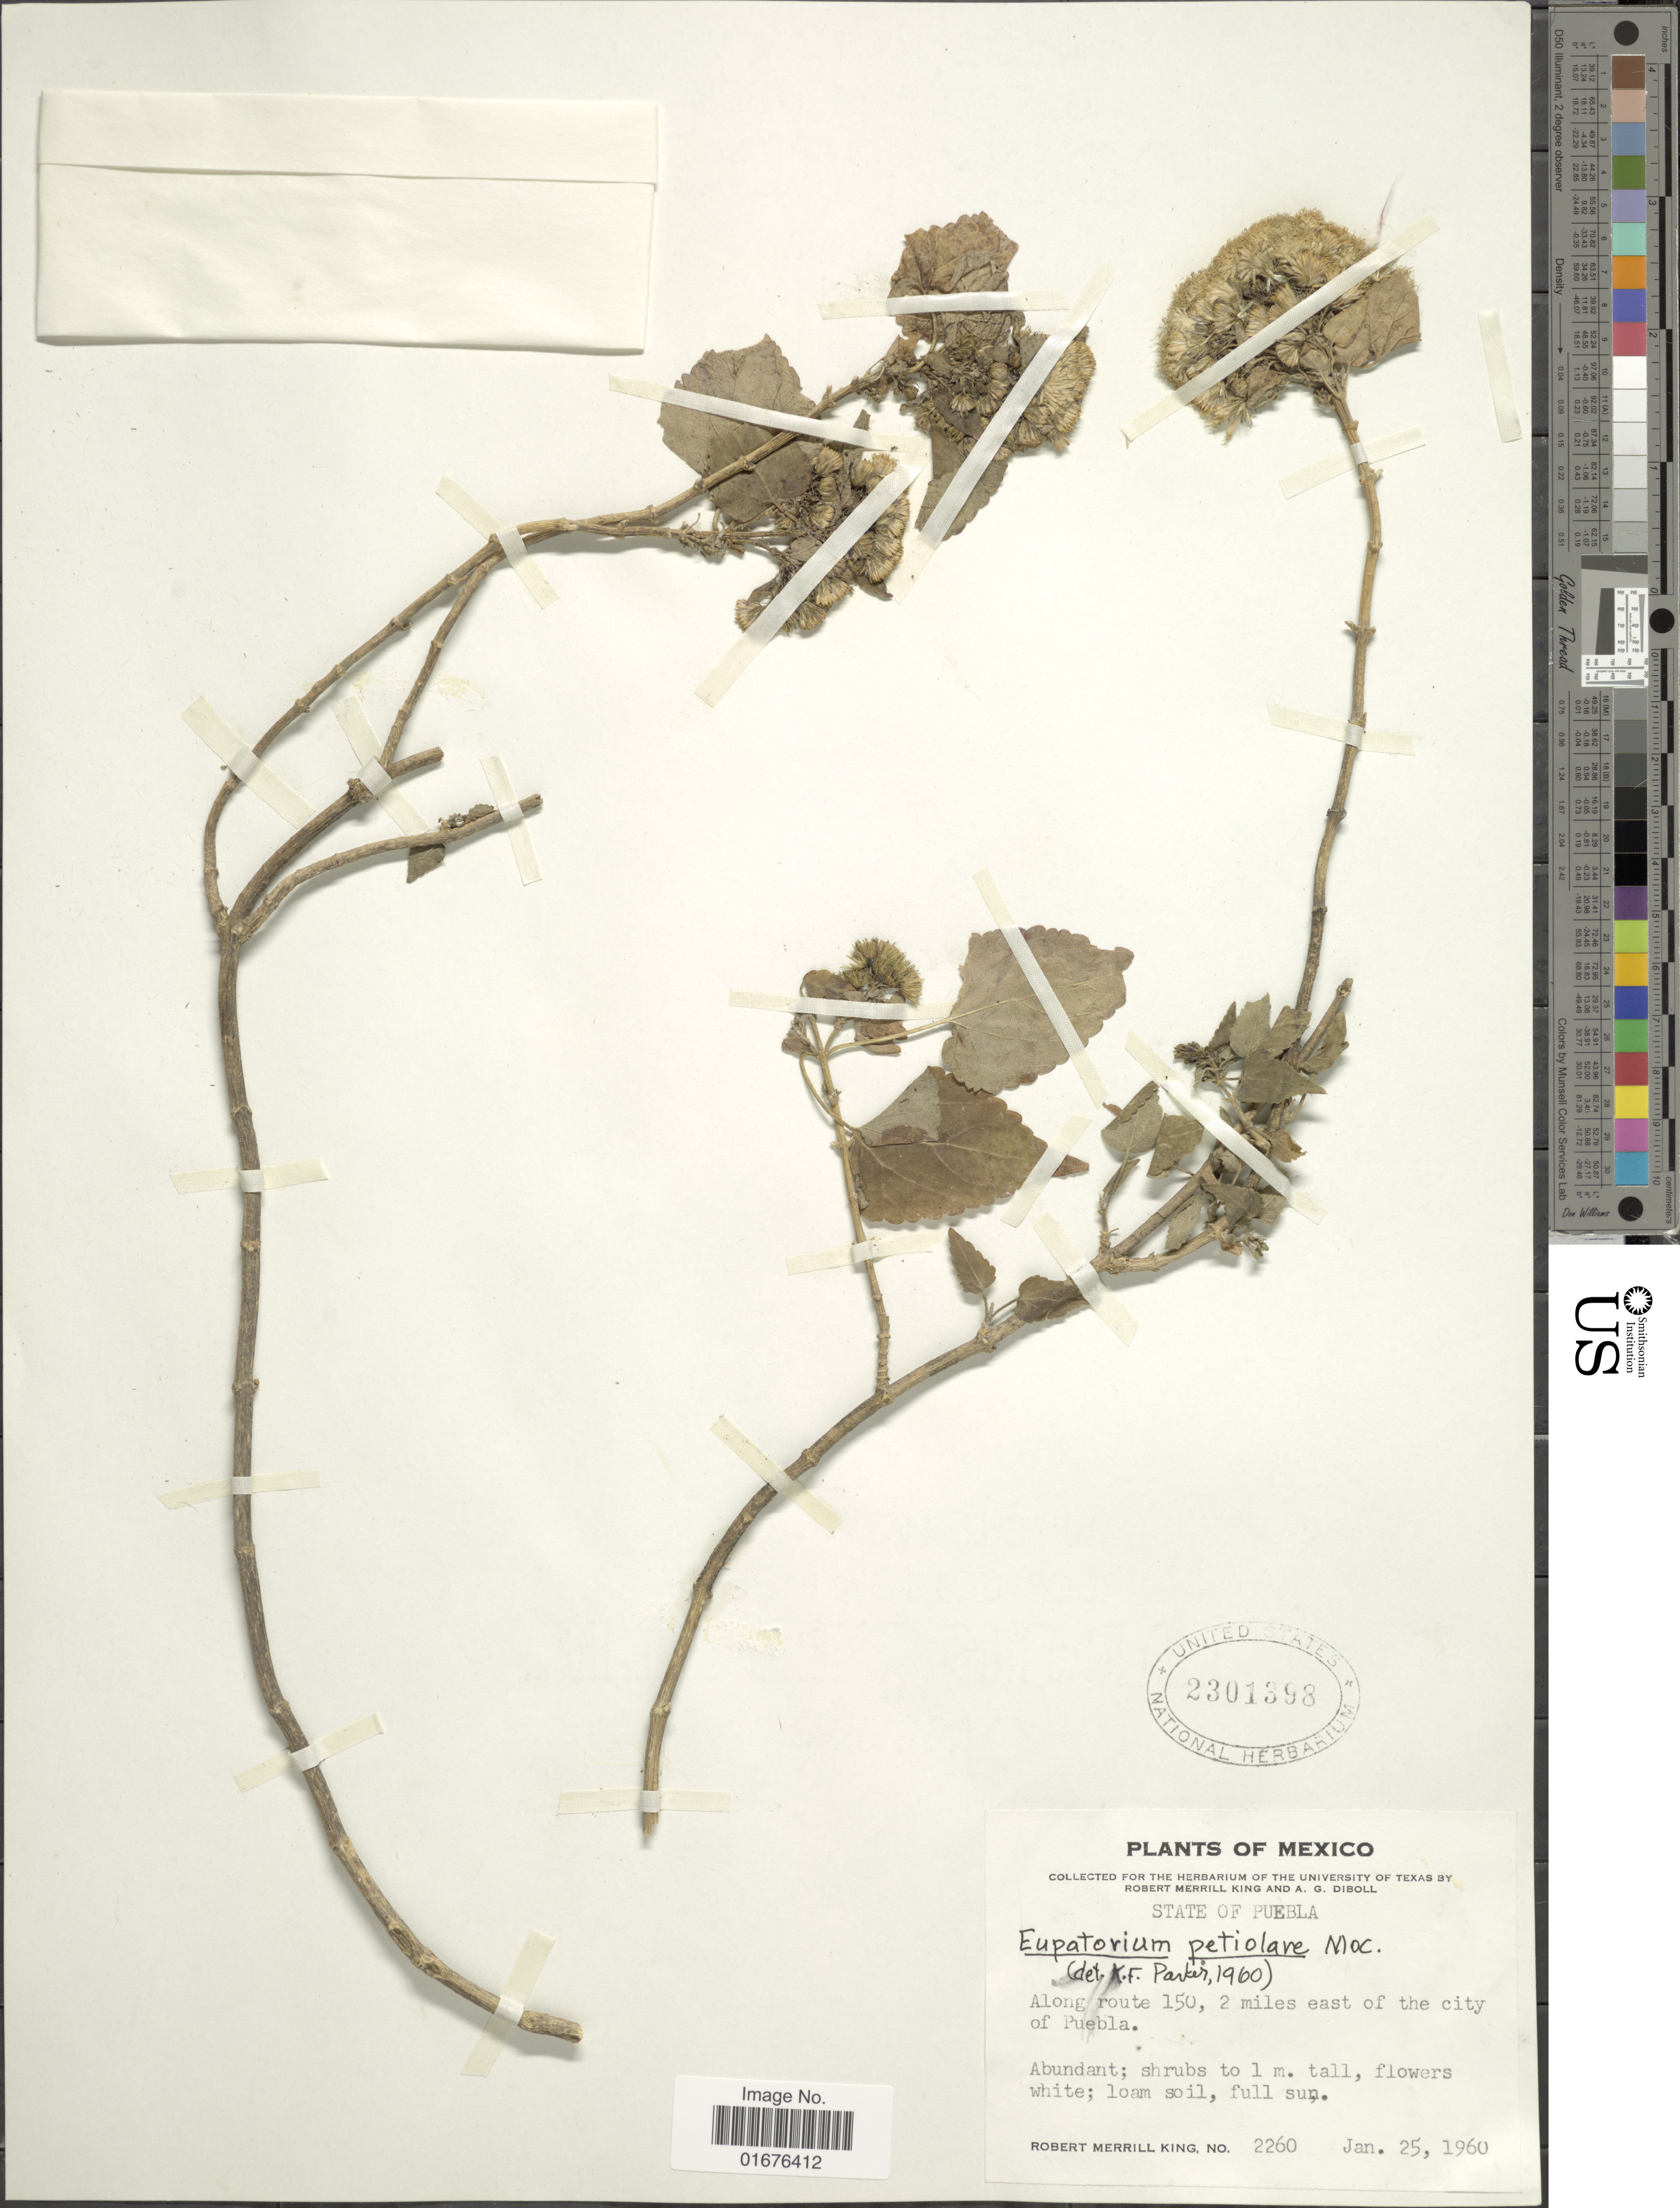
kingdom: Plantae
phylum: Tracheophyta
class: Magnoliopsida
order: Asterales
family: Asteraceae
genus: Ageratina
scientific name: Ageratina petiolaris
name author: (Moc. & Sessé ex DC.) R.M. King & H. Rob.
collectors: R. M. King & A. Diboll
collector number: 2260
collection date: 1960-01-25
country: Mexico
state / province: Puebla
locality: Along royute 150, 2 miles east of the city of Puebla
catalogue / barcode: US 230139